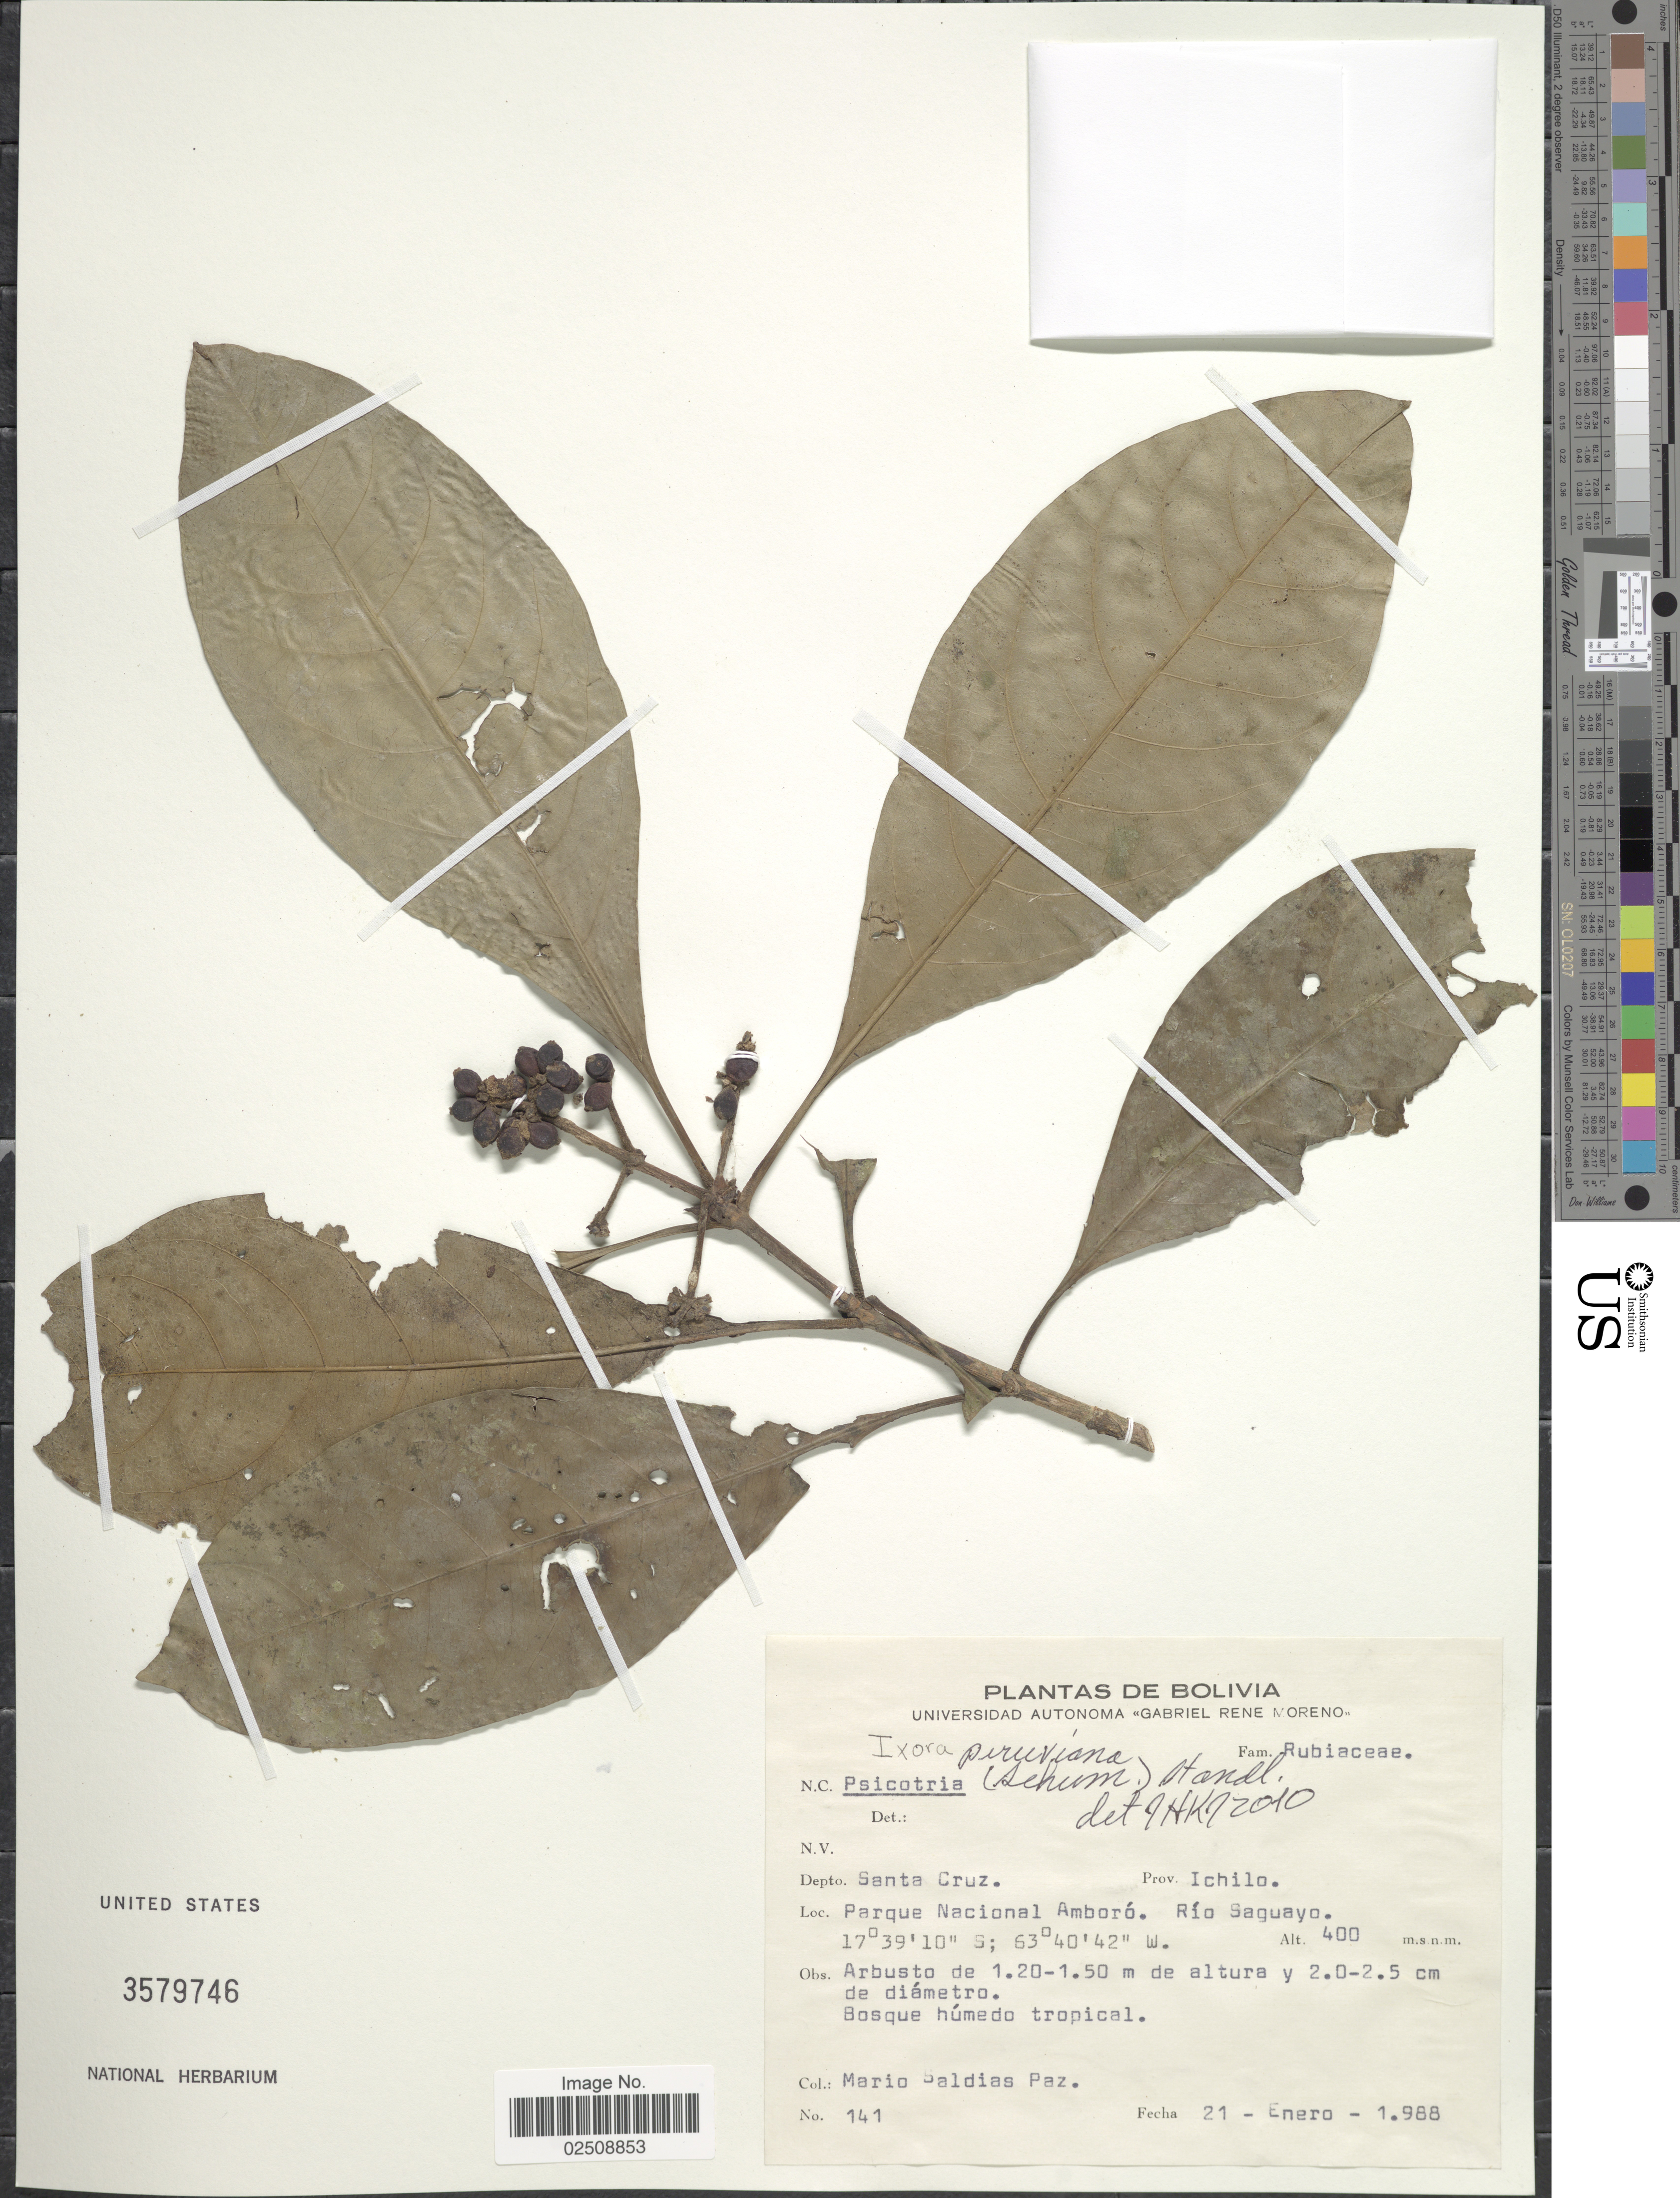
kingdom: Plantae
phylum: Tracheophyta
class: Magnoliopsida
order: Gentianales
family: Rubiaceae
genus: Ixora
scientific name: Ixora peruviana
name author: (Spruce ex K. Schum.) Standl.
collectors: M. Saldias Paz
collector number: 141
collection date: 1988-01-21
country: Bolivia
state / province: Santa Cruz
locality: Depto. Santa Cruz. Prov. Ichilo. Parque nacional Amboro. Rio Saguayo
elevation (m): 400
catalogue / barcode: US 3579746